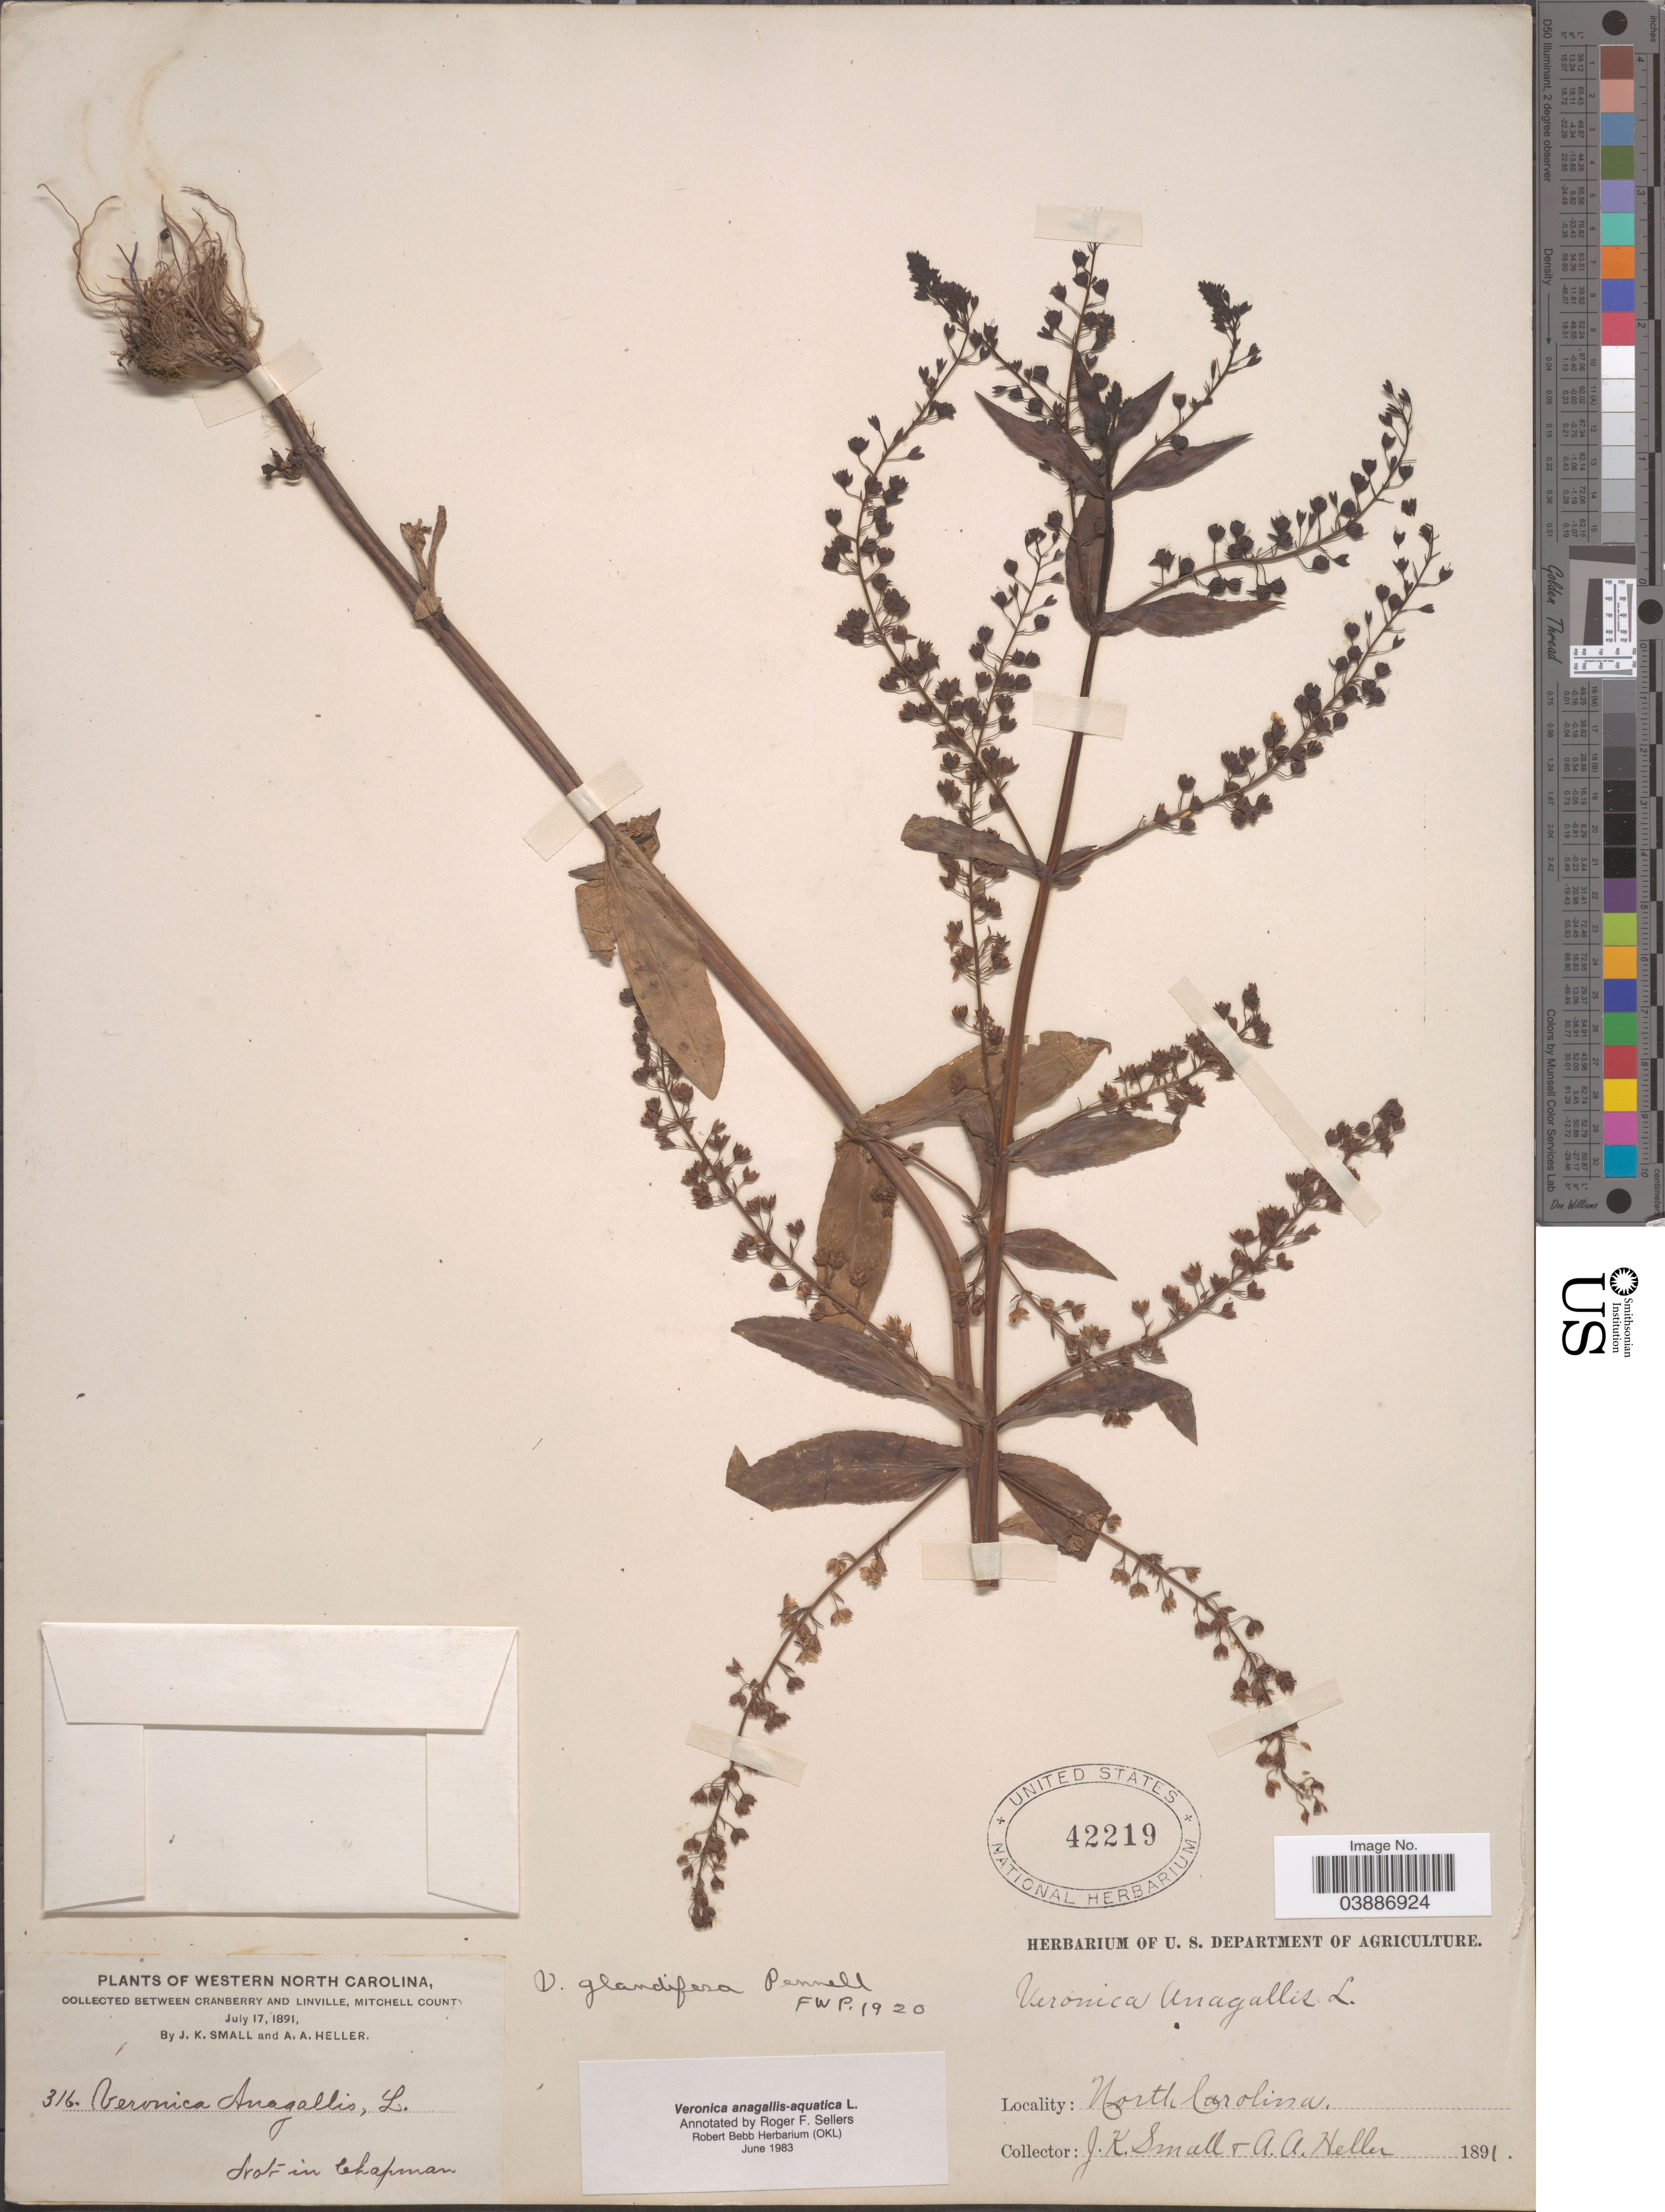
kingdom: Plantae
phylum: Tracheophyta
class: Magnoliopsida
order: Lamiales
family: Plantaginaceae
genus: Veronica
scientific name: Veronica anagallis-aquatica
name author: L.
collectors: J. K. Small & A. A. Heller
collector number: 316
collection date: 1891-07-17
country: United States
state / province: North Carolina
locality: Western North Carolina. Between Cranberry and Linville, Mitchell County.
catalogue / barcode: US 42219